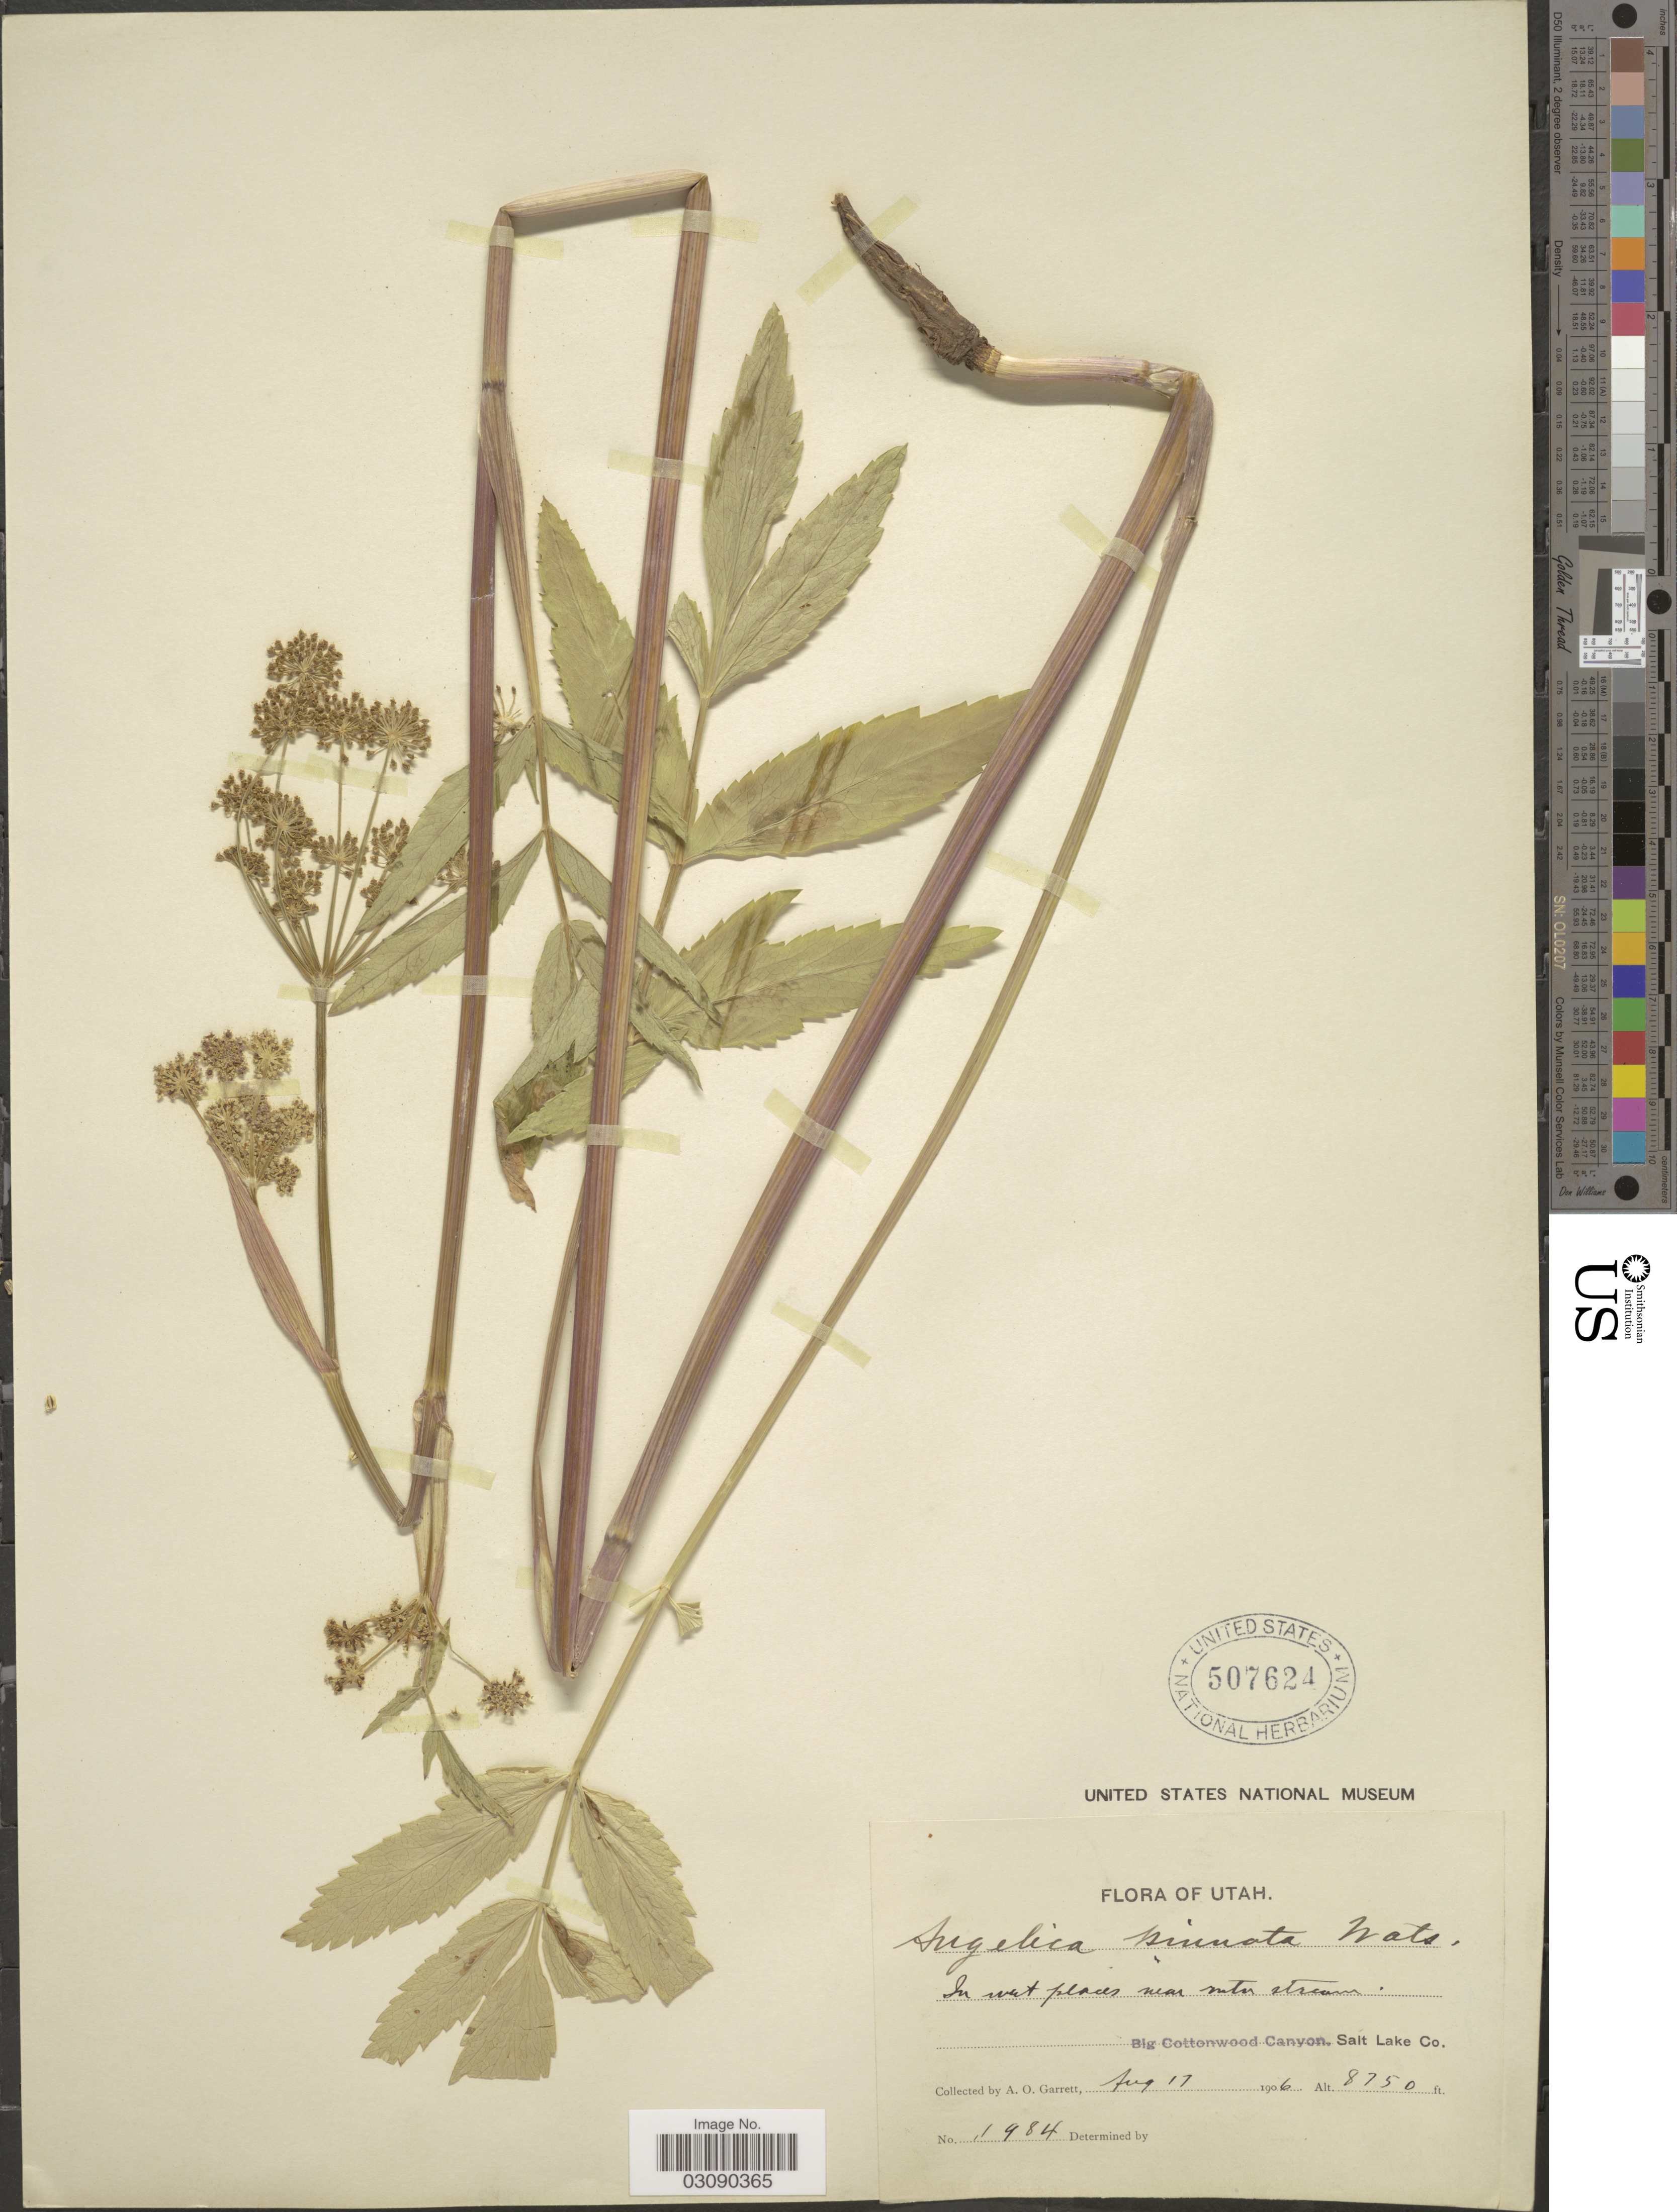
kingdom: Plantae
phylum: Tracheophyta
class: Magnoliopsida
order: Apiales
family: Apiaceae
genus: Angelica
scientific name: Angelica pinnata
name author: S. Watson in C. King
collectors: A. O. Garrett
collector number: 1984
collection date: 1906-08-17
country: United States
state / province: Utah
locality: Big Cottonwoods Canyon, Salt Lake Co.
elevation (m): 2667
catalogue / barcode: US 507624